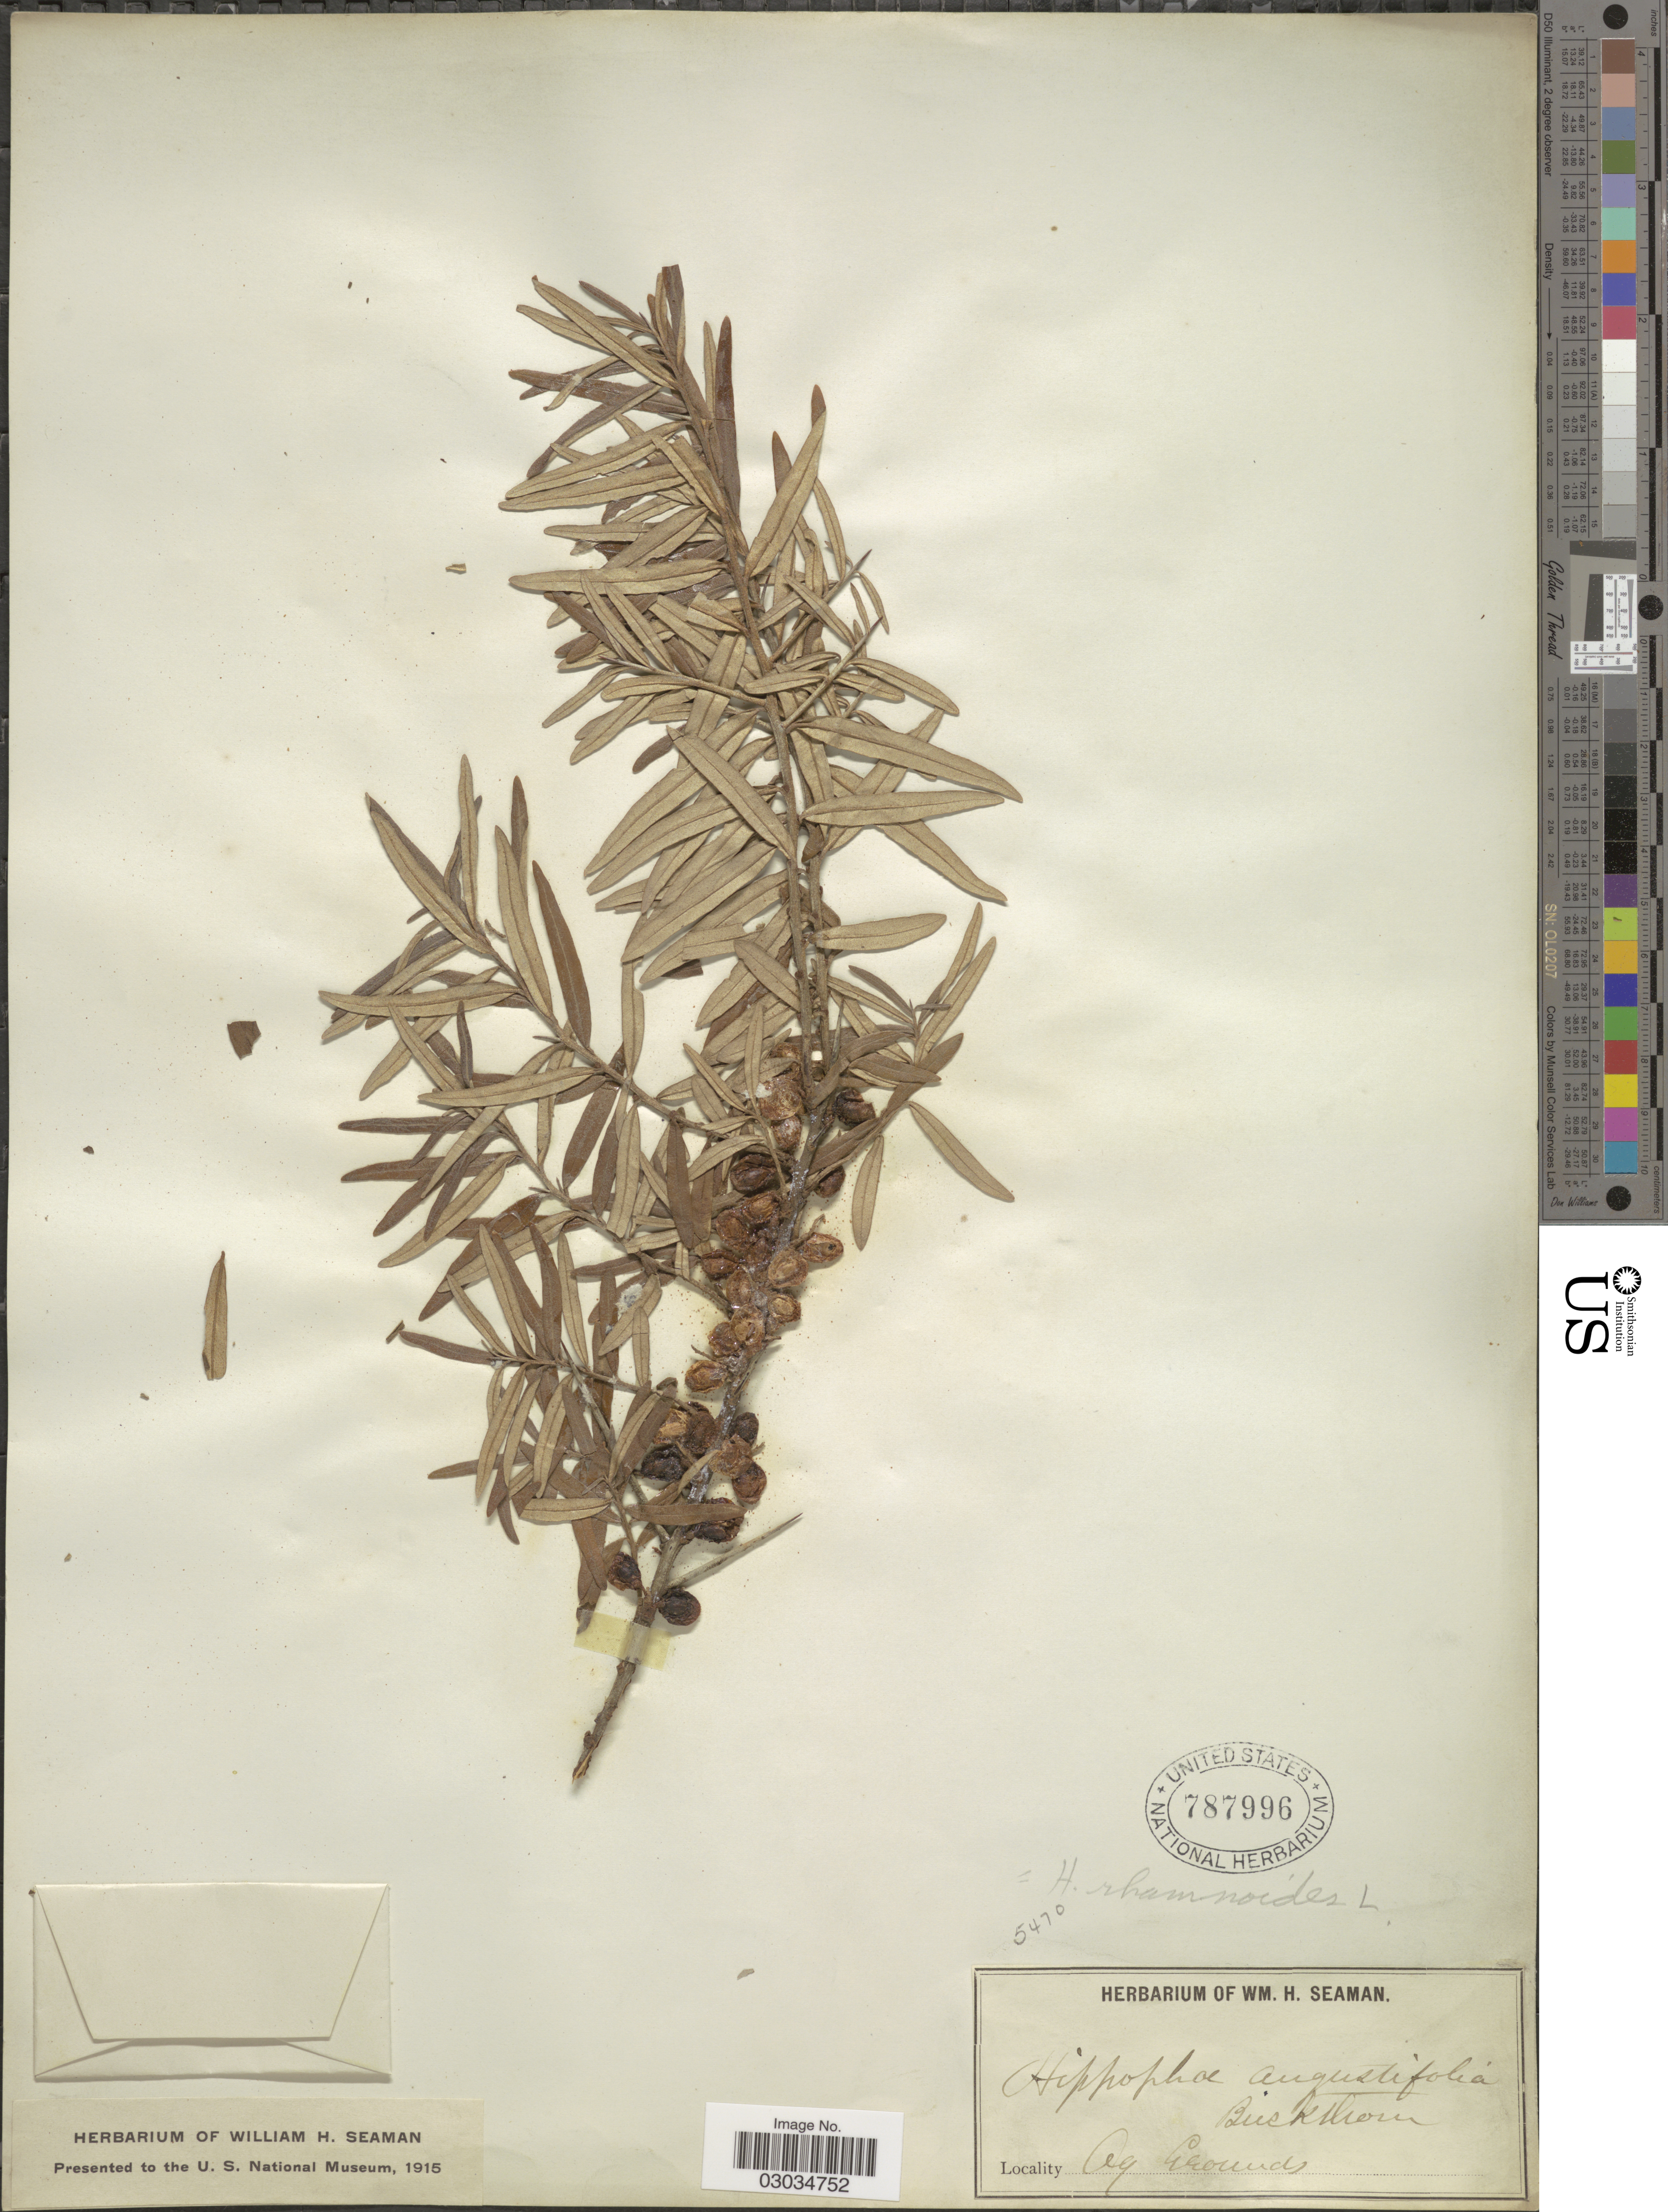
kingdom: Plantae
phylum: Tracheophyta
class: Magnoliopsida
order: Rosales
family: Elaeagnaceae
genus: Hippophae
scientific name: Hippophae rhamnoides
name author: L.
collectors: Ex herb. W. H. Seaman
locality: Ag Grounds.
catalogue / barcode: US 787996